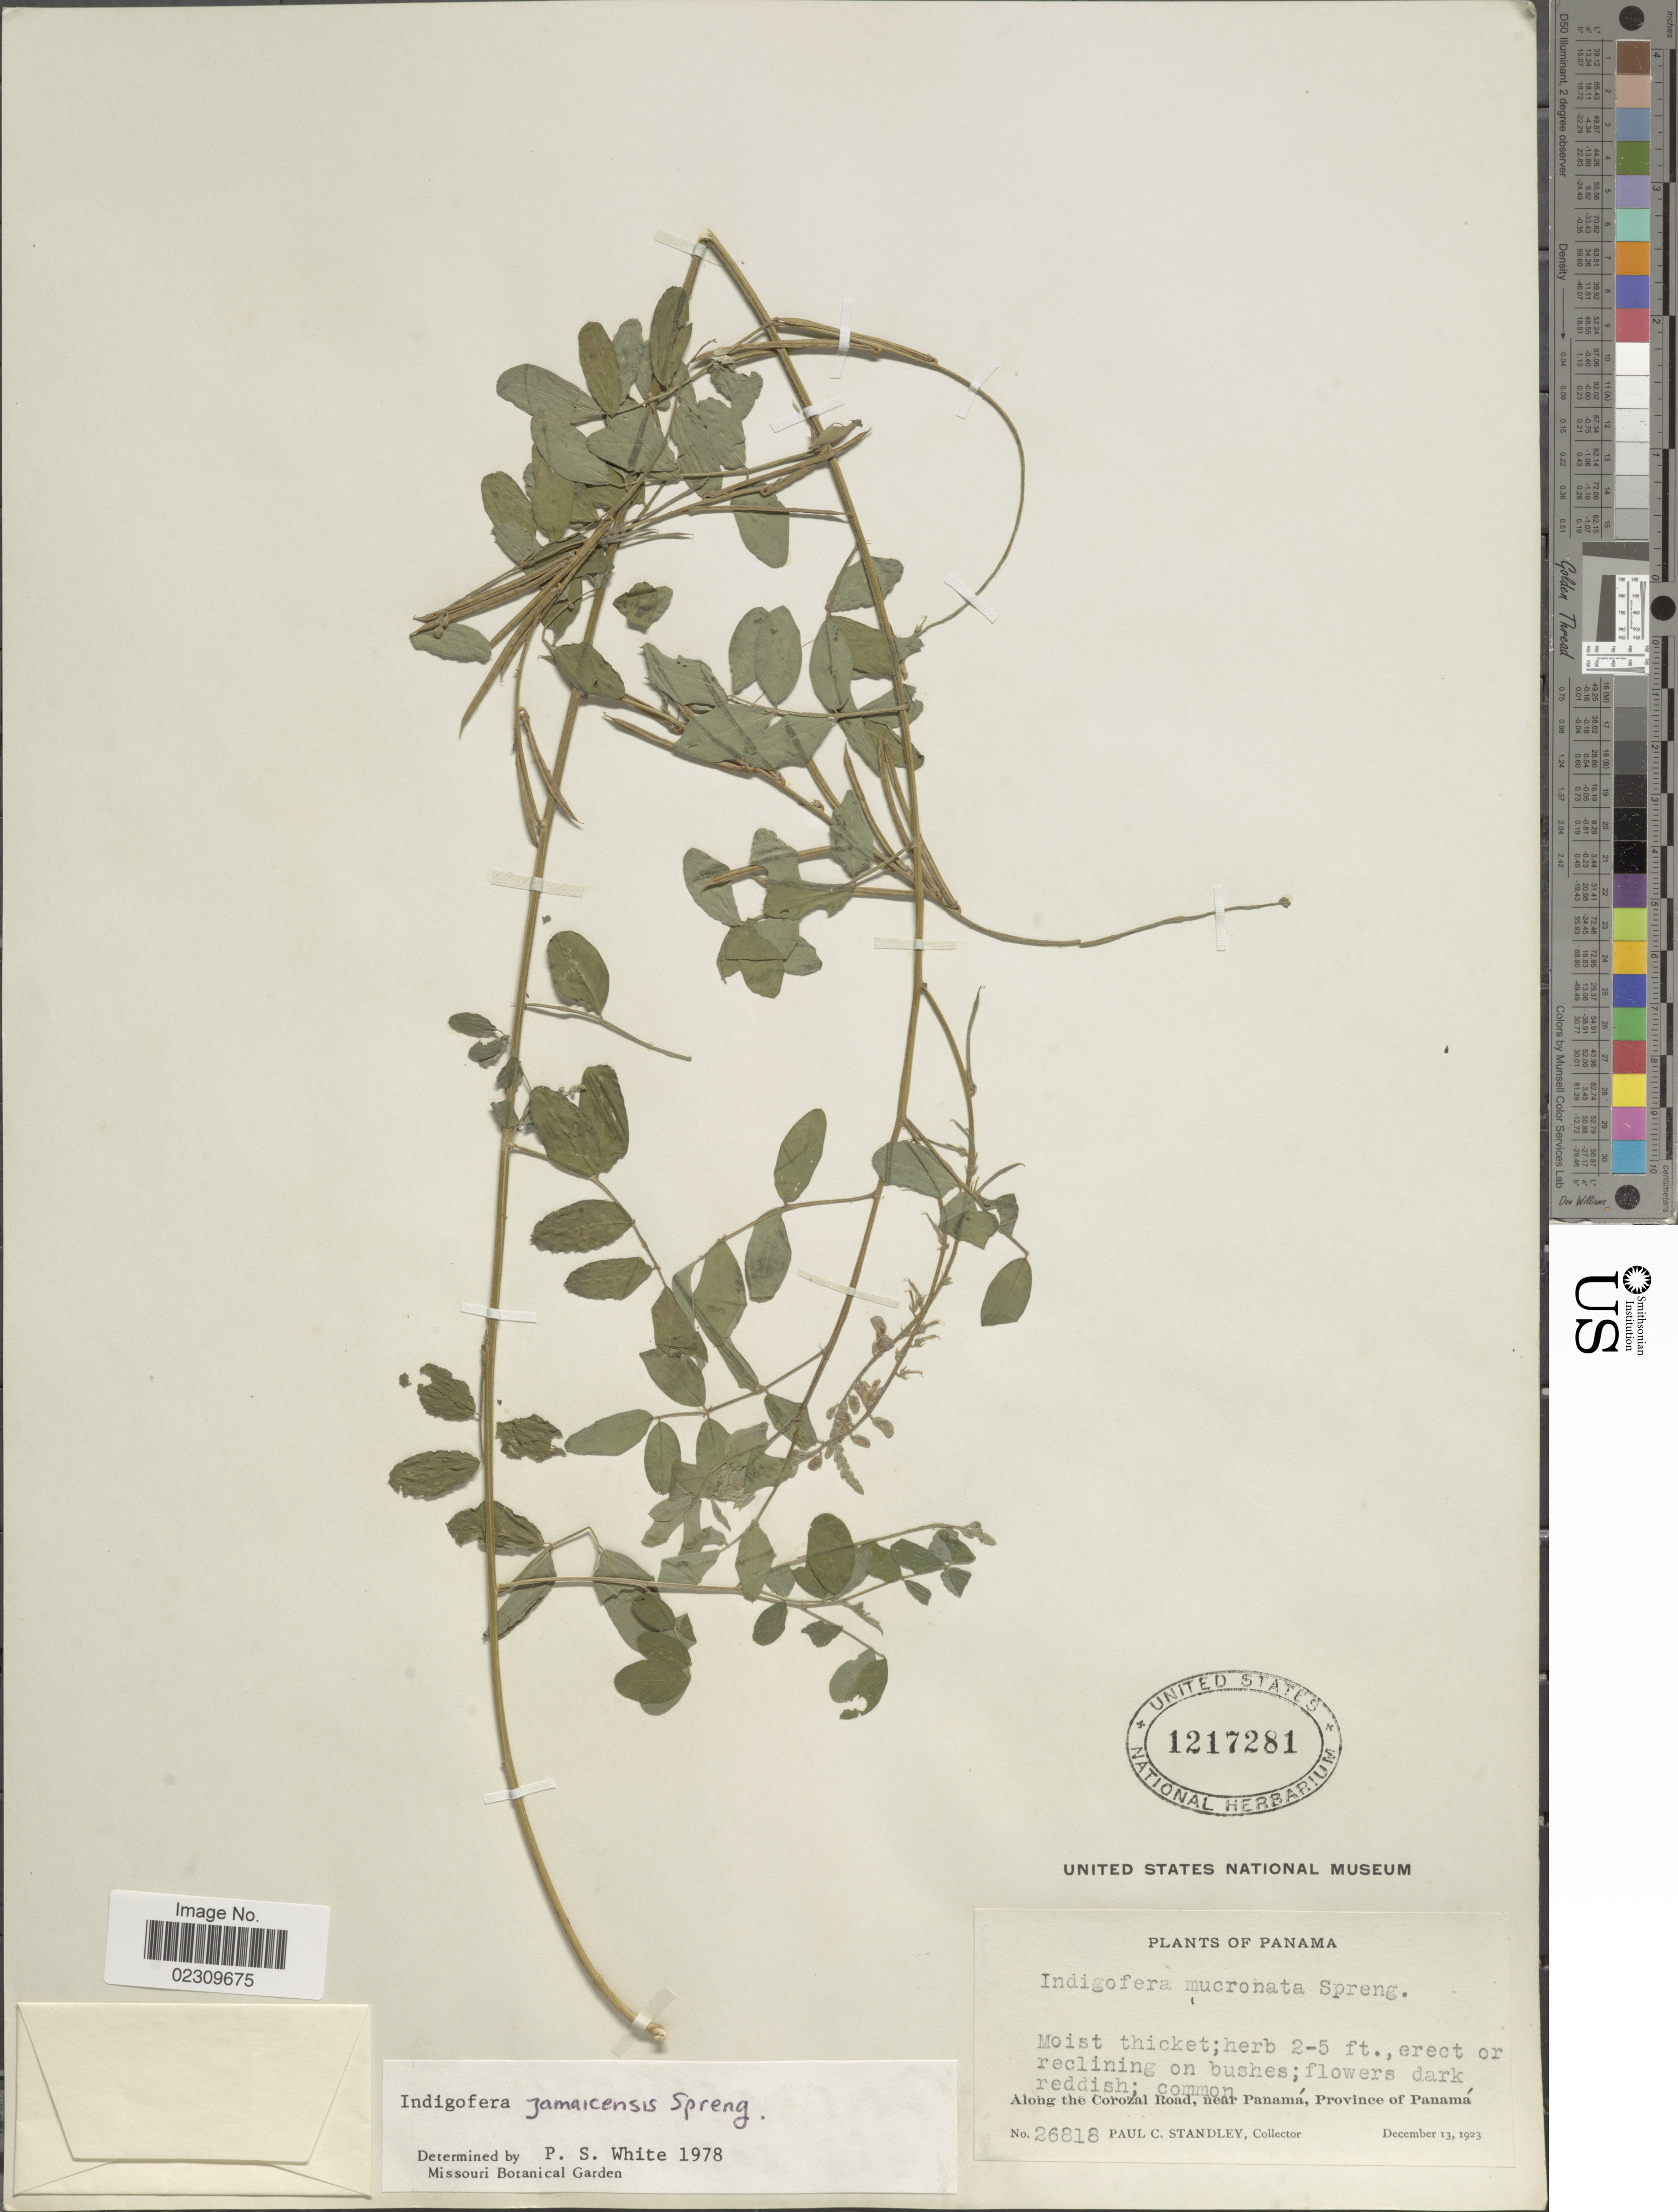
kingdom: Plantae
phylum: Tracheophyta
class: Magnoliopsida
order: Fabales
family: Fabaceae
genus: Indigofera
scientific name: Indigofera jamaicensis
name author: Spreng.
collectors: P. C. Standley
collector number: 26818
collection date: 1923-12-13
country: Panama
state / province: Panamá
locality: Along the Corozal Road, near Panamá, Province of Panamá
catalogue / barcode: US 1217281